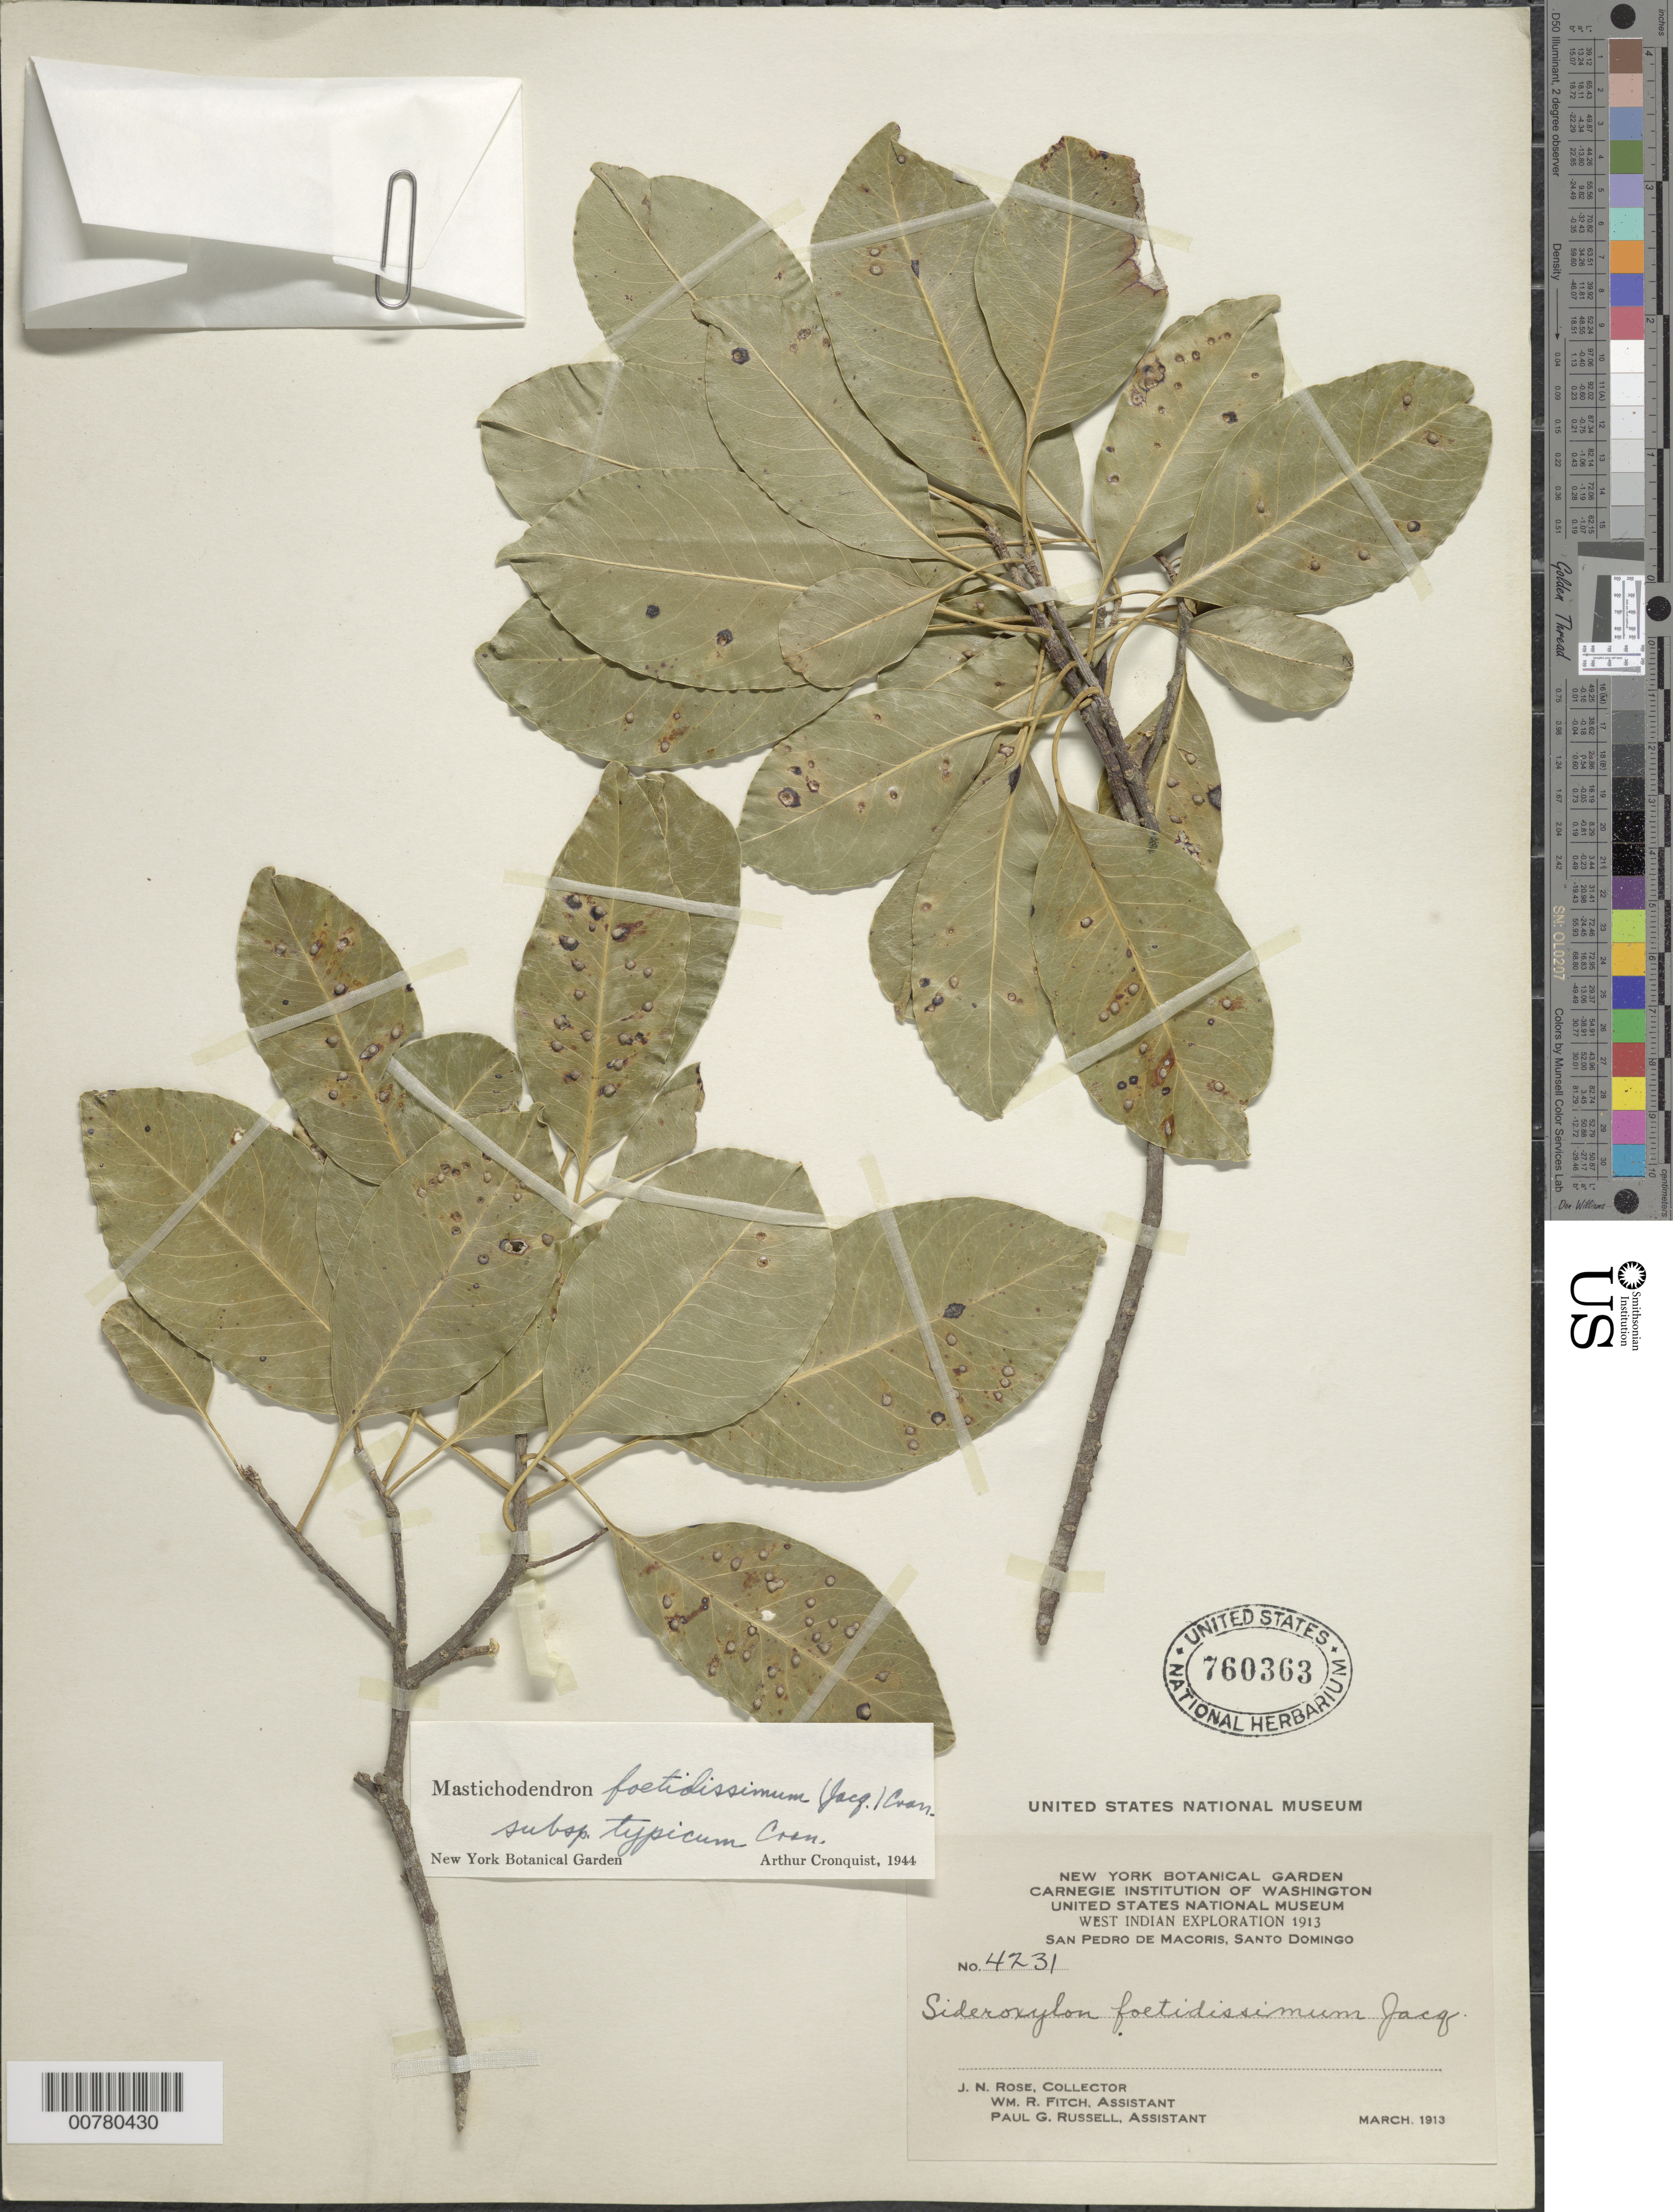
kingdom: Plantae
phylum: Tracheophyta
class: Magnoliopsida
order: Ericales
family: Sapotaceae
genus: Sideroxylon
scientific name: Sideroxylon foetidissimum subsp. foetidissimum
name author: Jacq.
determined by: Cronquist, A. J.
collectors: J. N. Rose, W. R. Fitch & P. G. Russell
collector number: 4231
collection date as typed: Mar 1913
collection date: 1913-03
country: Dominican Republic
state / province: San Pedro de Macoris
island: Hispaniola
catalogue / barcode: US 760363